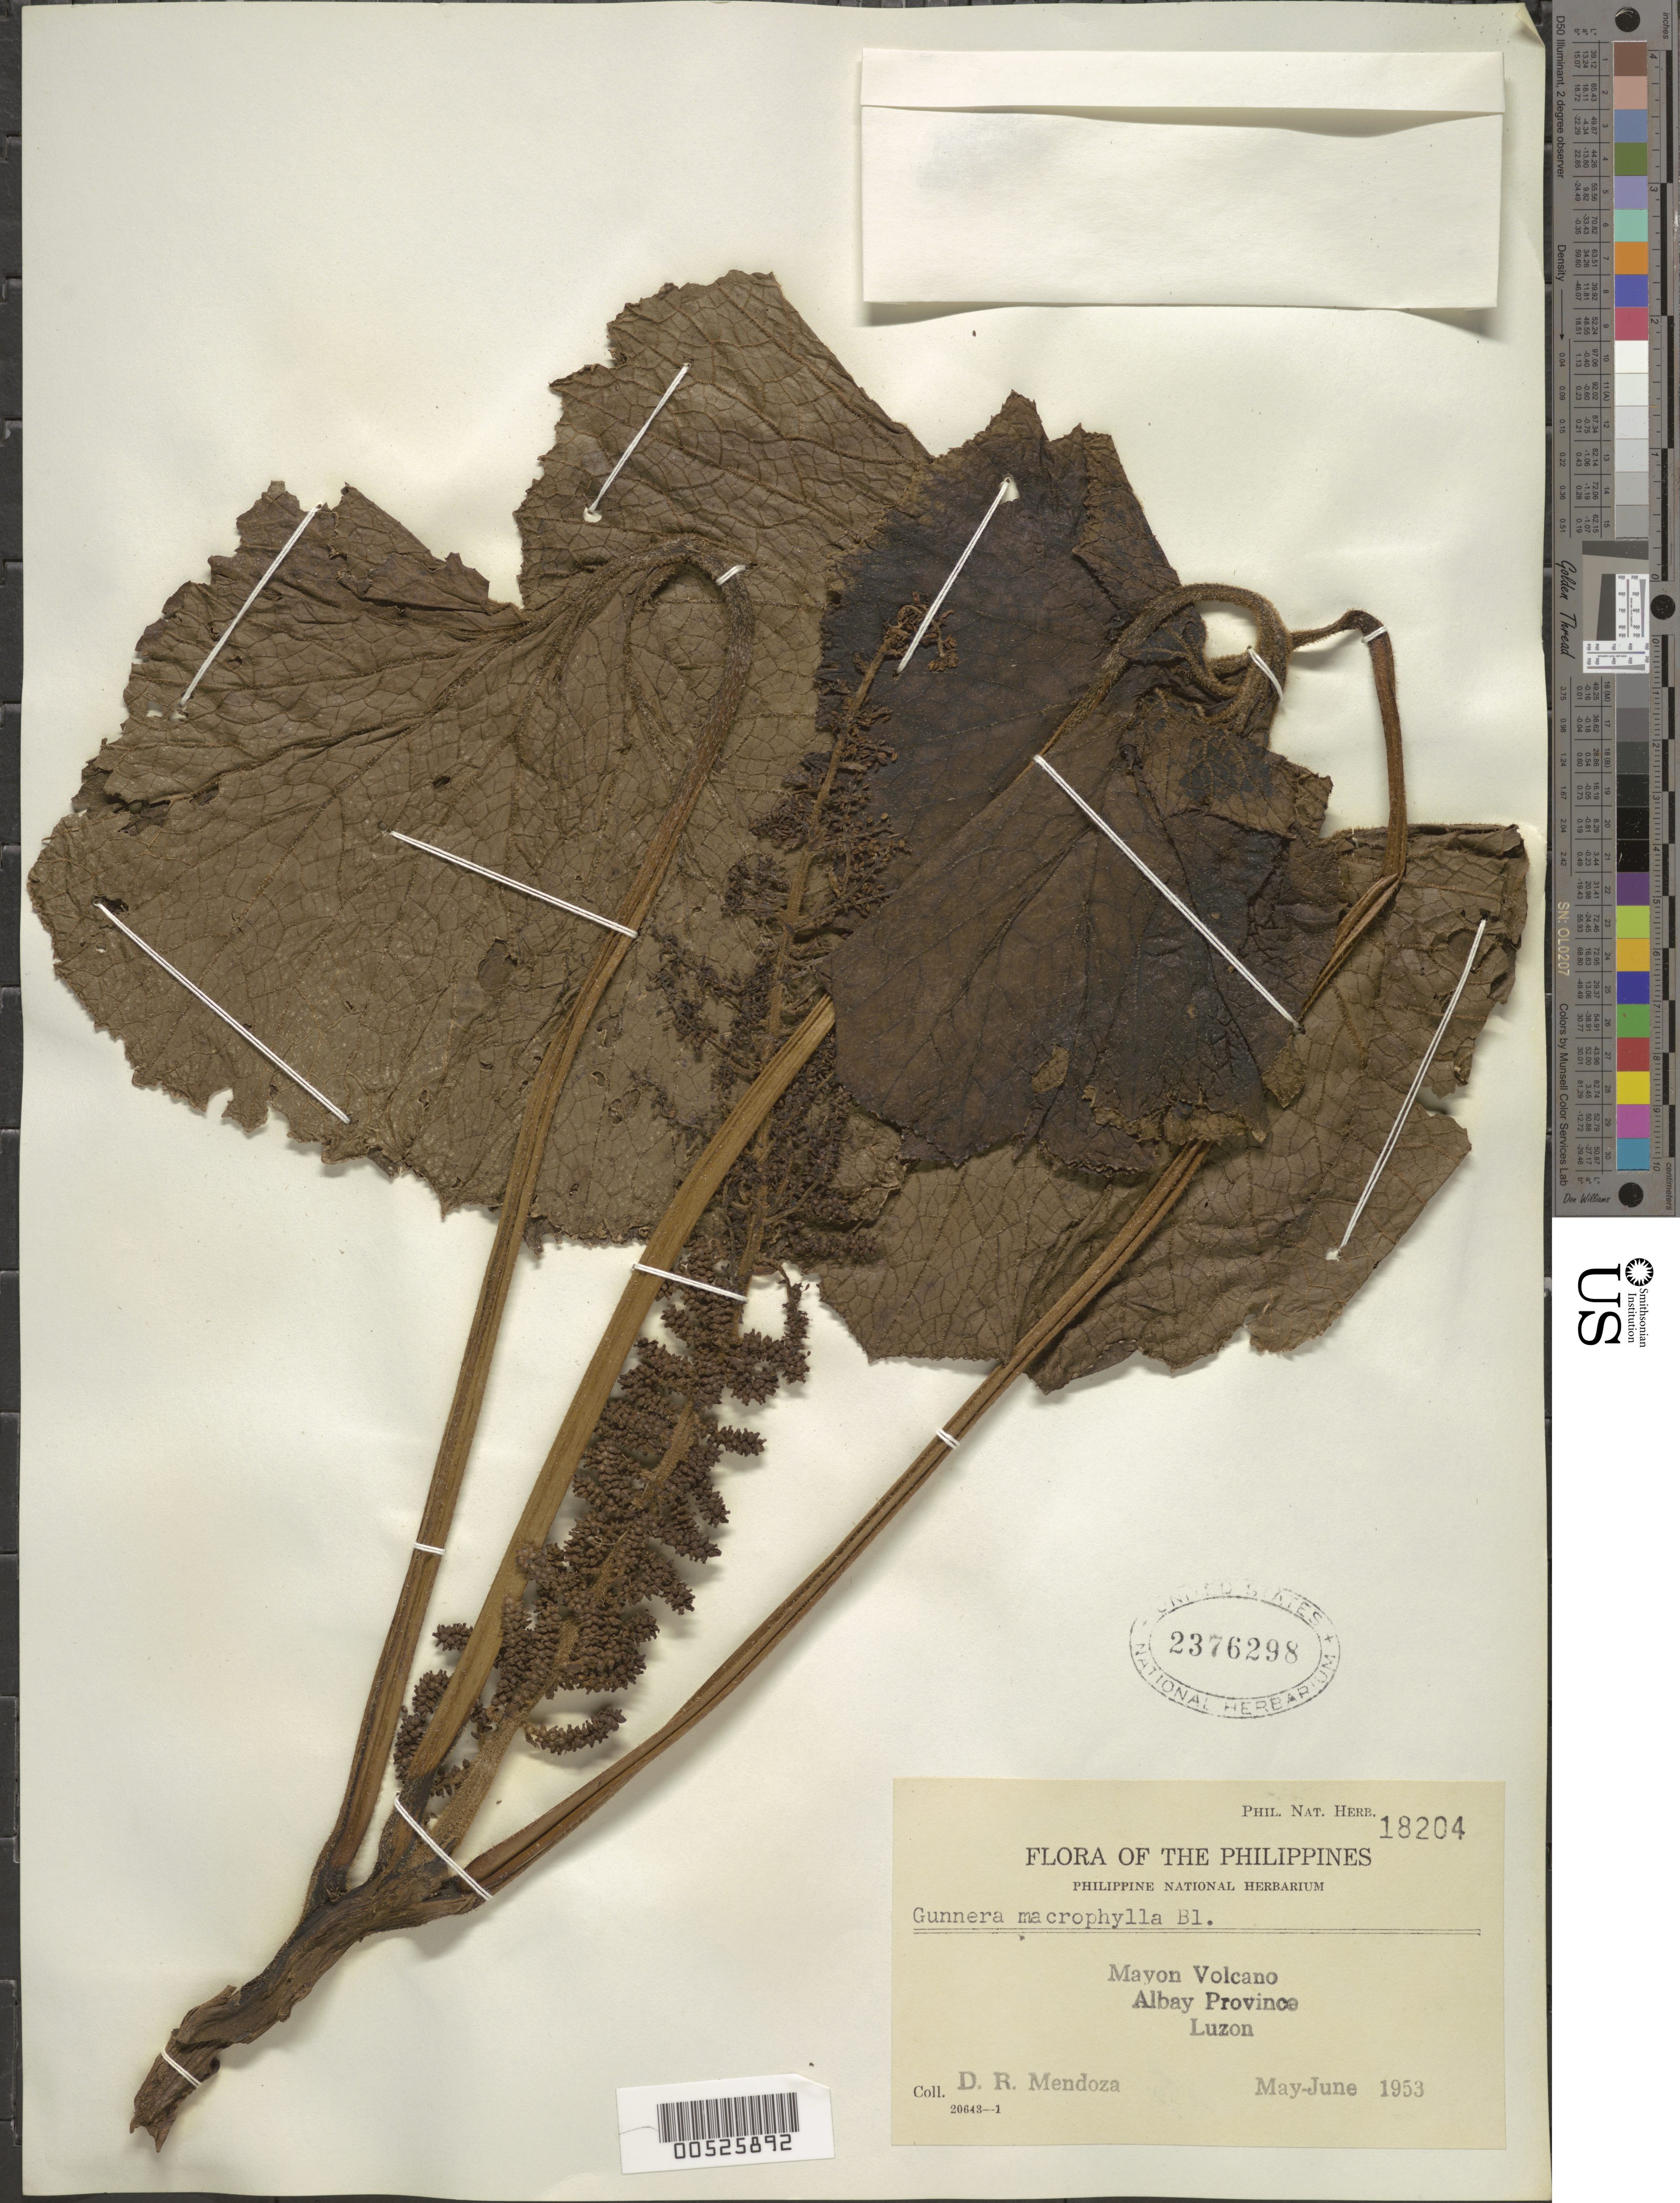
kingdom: Plantae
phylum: Tracheophyta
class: Magnoliopsida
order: Gunnerales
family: Gunneraceae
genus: Gunnera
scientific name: Gunnera macrophylla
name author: Blume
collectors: D. Mendoza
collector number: Phil. Nat. Herb. 18204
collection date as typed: May 1953 to -- Jun 1953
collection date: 1953-05/1953-06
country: Philippines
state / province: Bicol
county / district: Albay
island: Luzon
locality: Mayon Volcano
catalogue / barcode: US 2376298